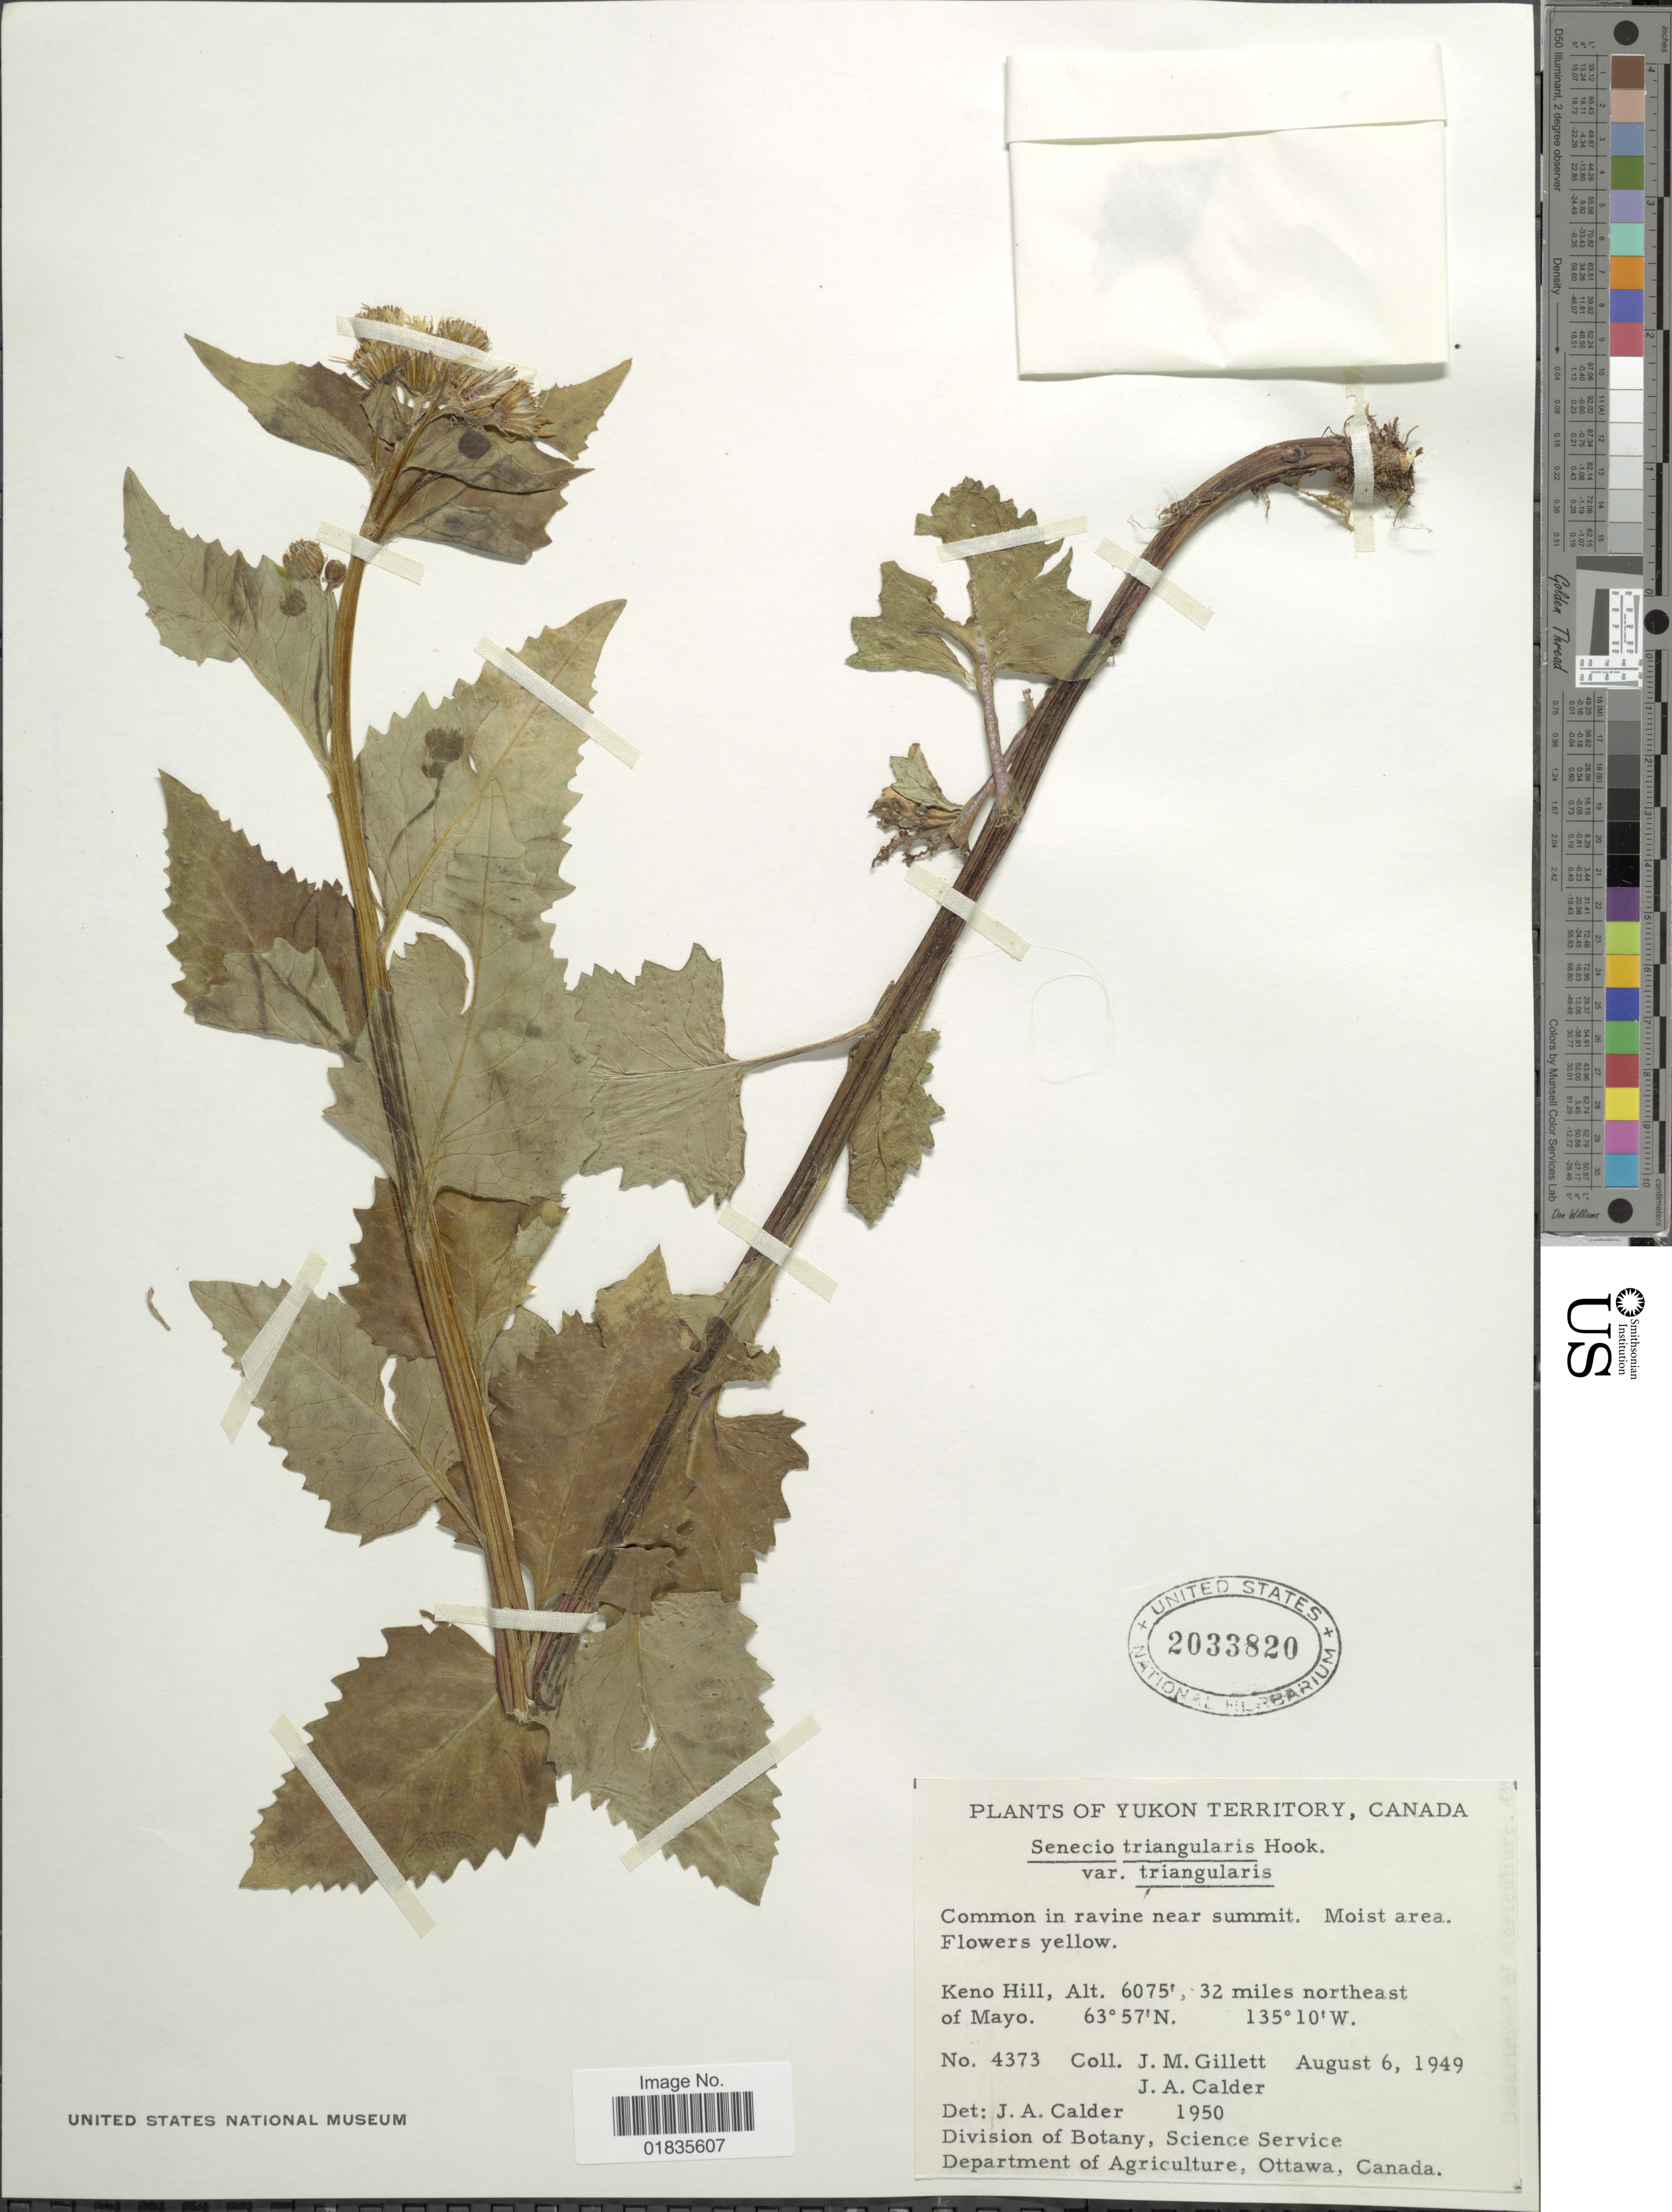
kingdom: Plantae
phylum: Tracheophyta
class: Magnoliopsida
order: Asterales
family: Asteraceae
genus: Senecio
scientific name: Senecio triangularis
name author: Hook.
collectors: J. M. Gillett & J. A. Calder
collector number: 4373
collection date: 1949-08-06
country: Canada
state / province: Yukon Territory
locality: Common in ravine near summit, moist area, Ken Hill, 32 miles northeast of Mayo.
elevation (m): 1852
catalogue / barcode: US 2033820